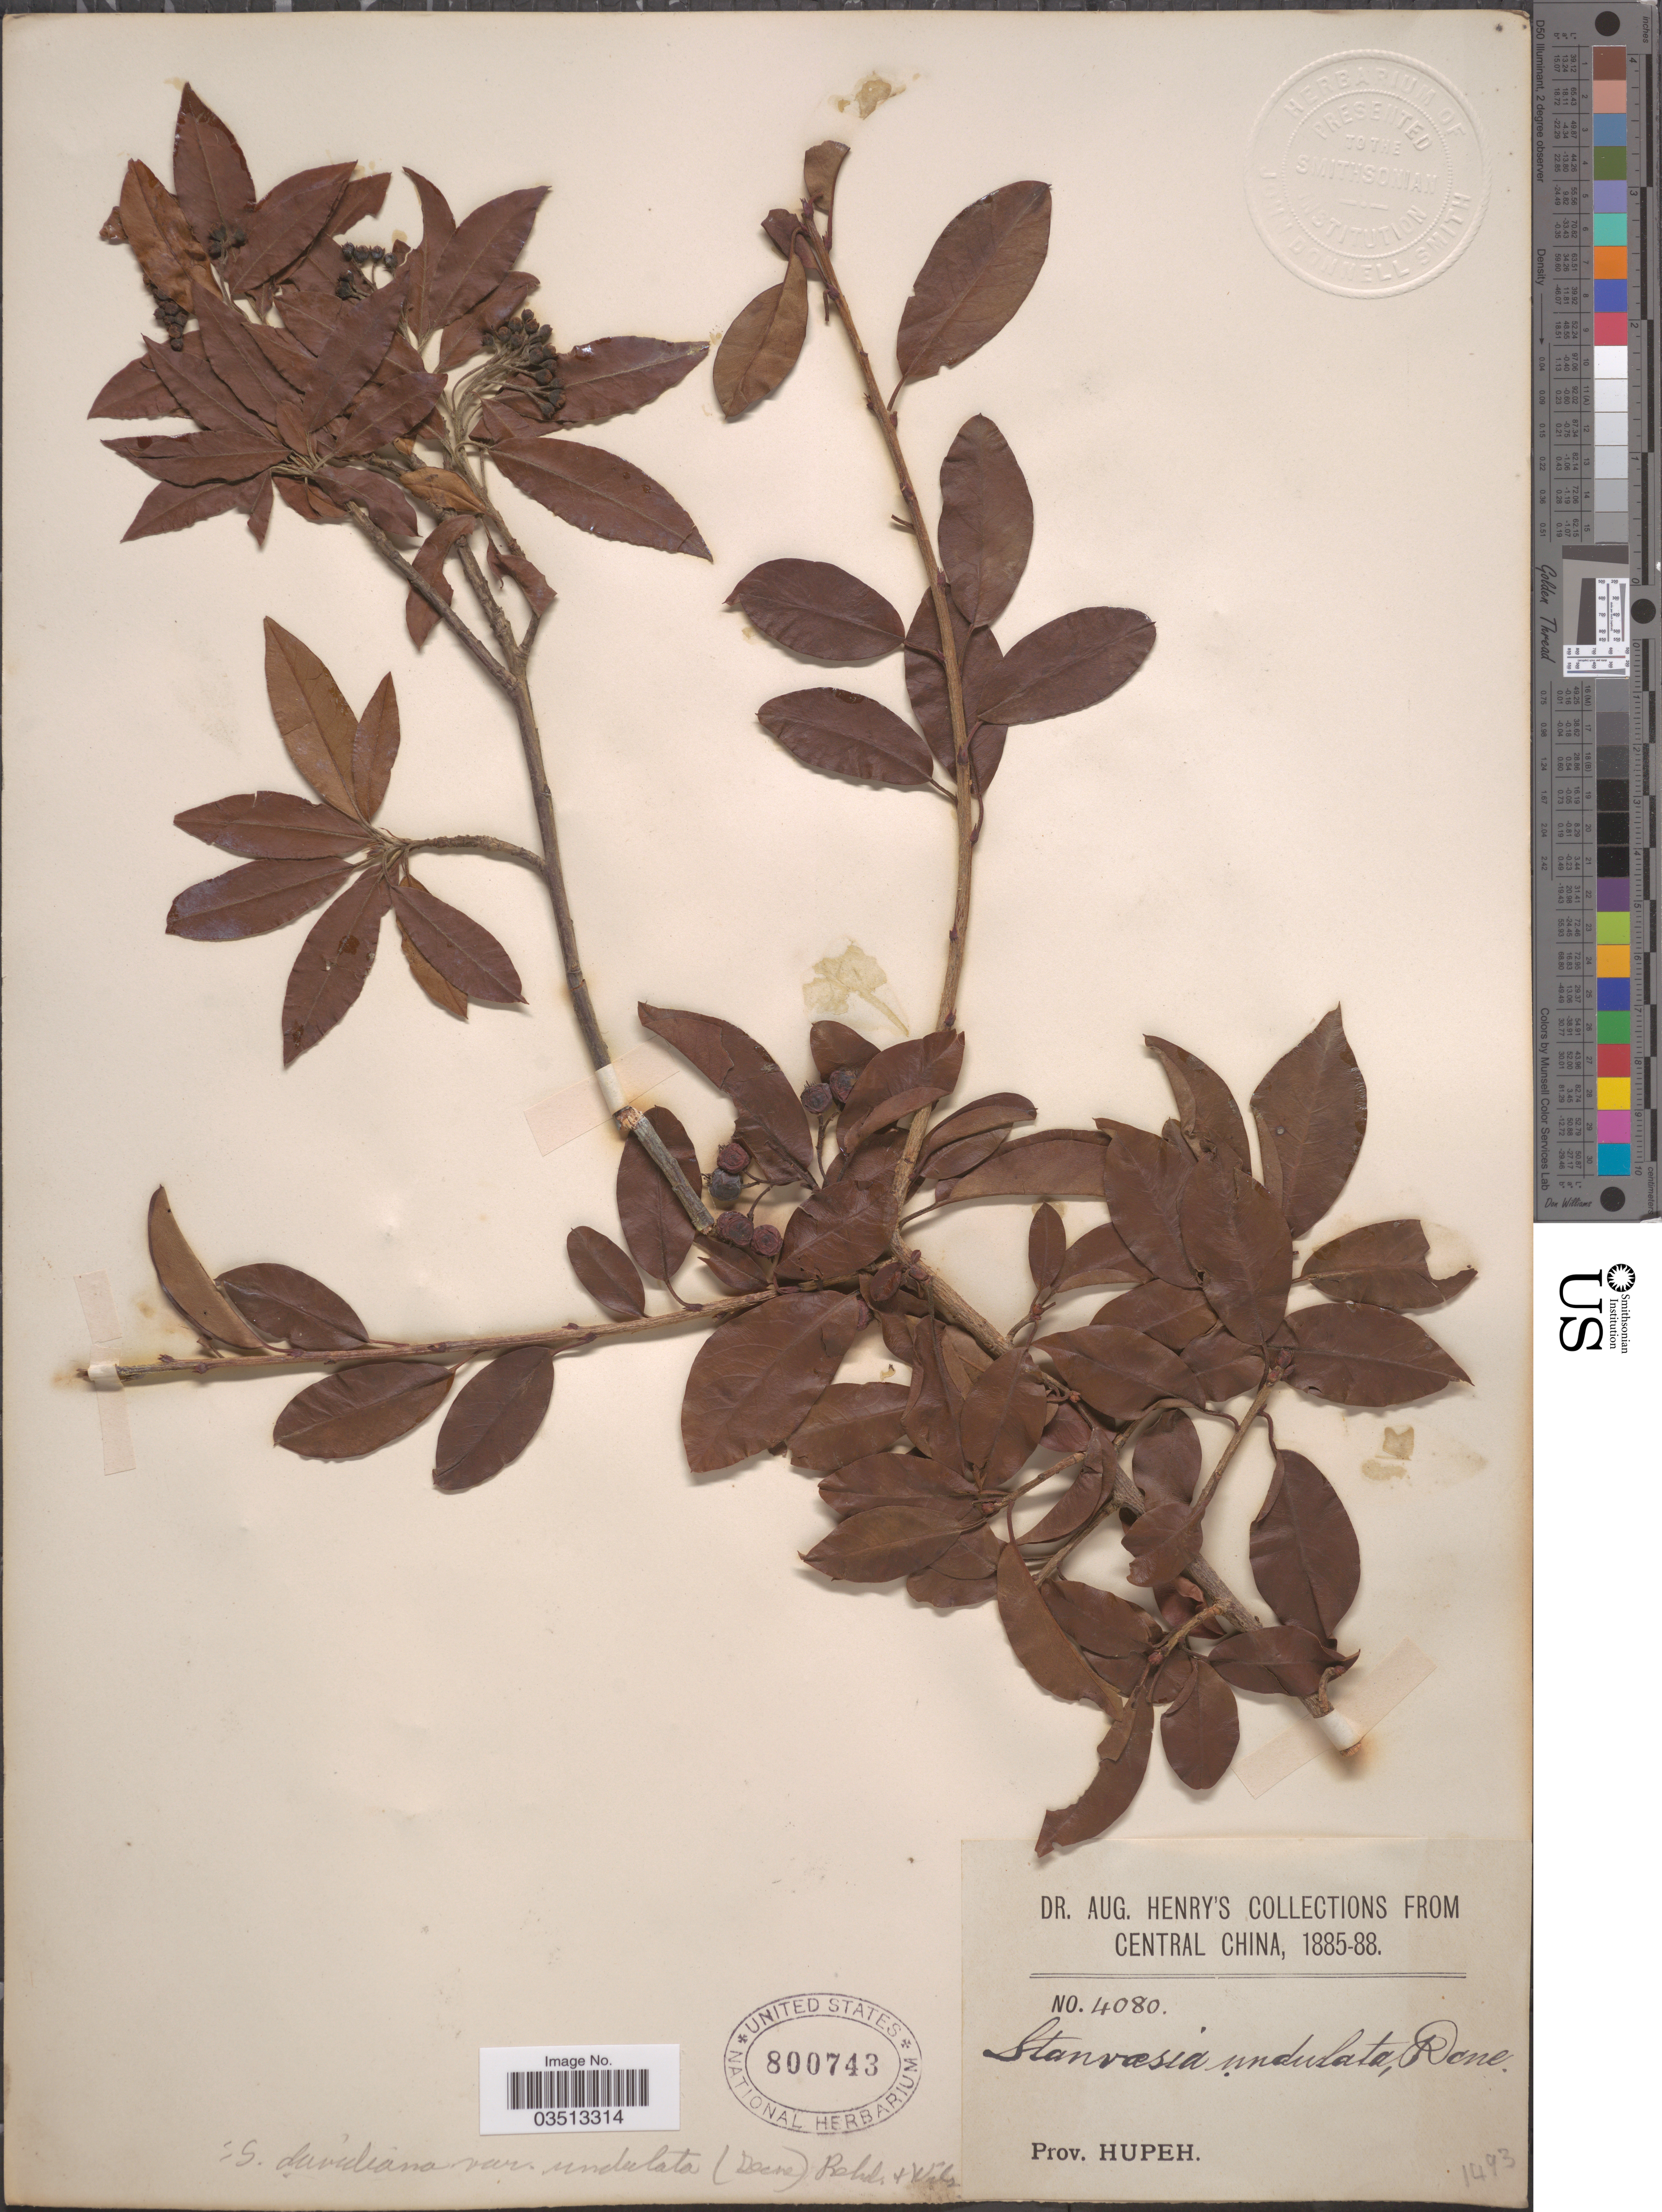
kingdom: Plantae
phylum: Tracheophyta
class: Magnoliopsida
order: Rosales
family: Rosaceae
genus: Stranvaesia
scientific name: Stranvaesia davidiana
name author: Decne.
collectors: A. Henry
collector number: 4080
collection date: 1885/1888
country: China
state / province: Hubei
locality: Central China. Prov. Hupeh.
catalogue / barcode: US 800743